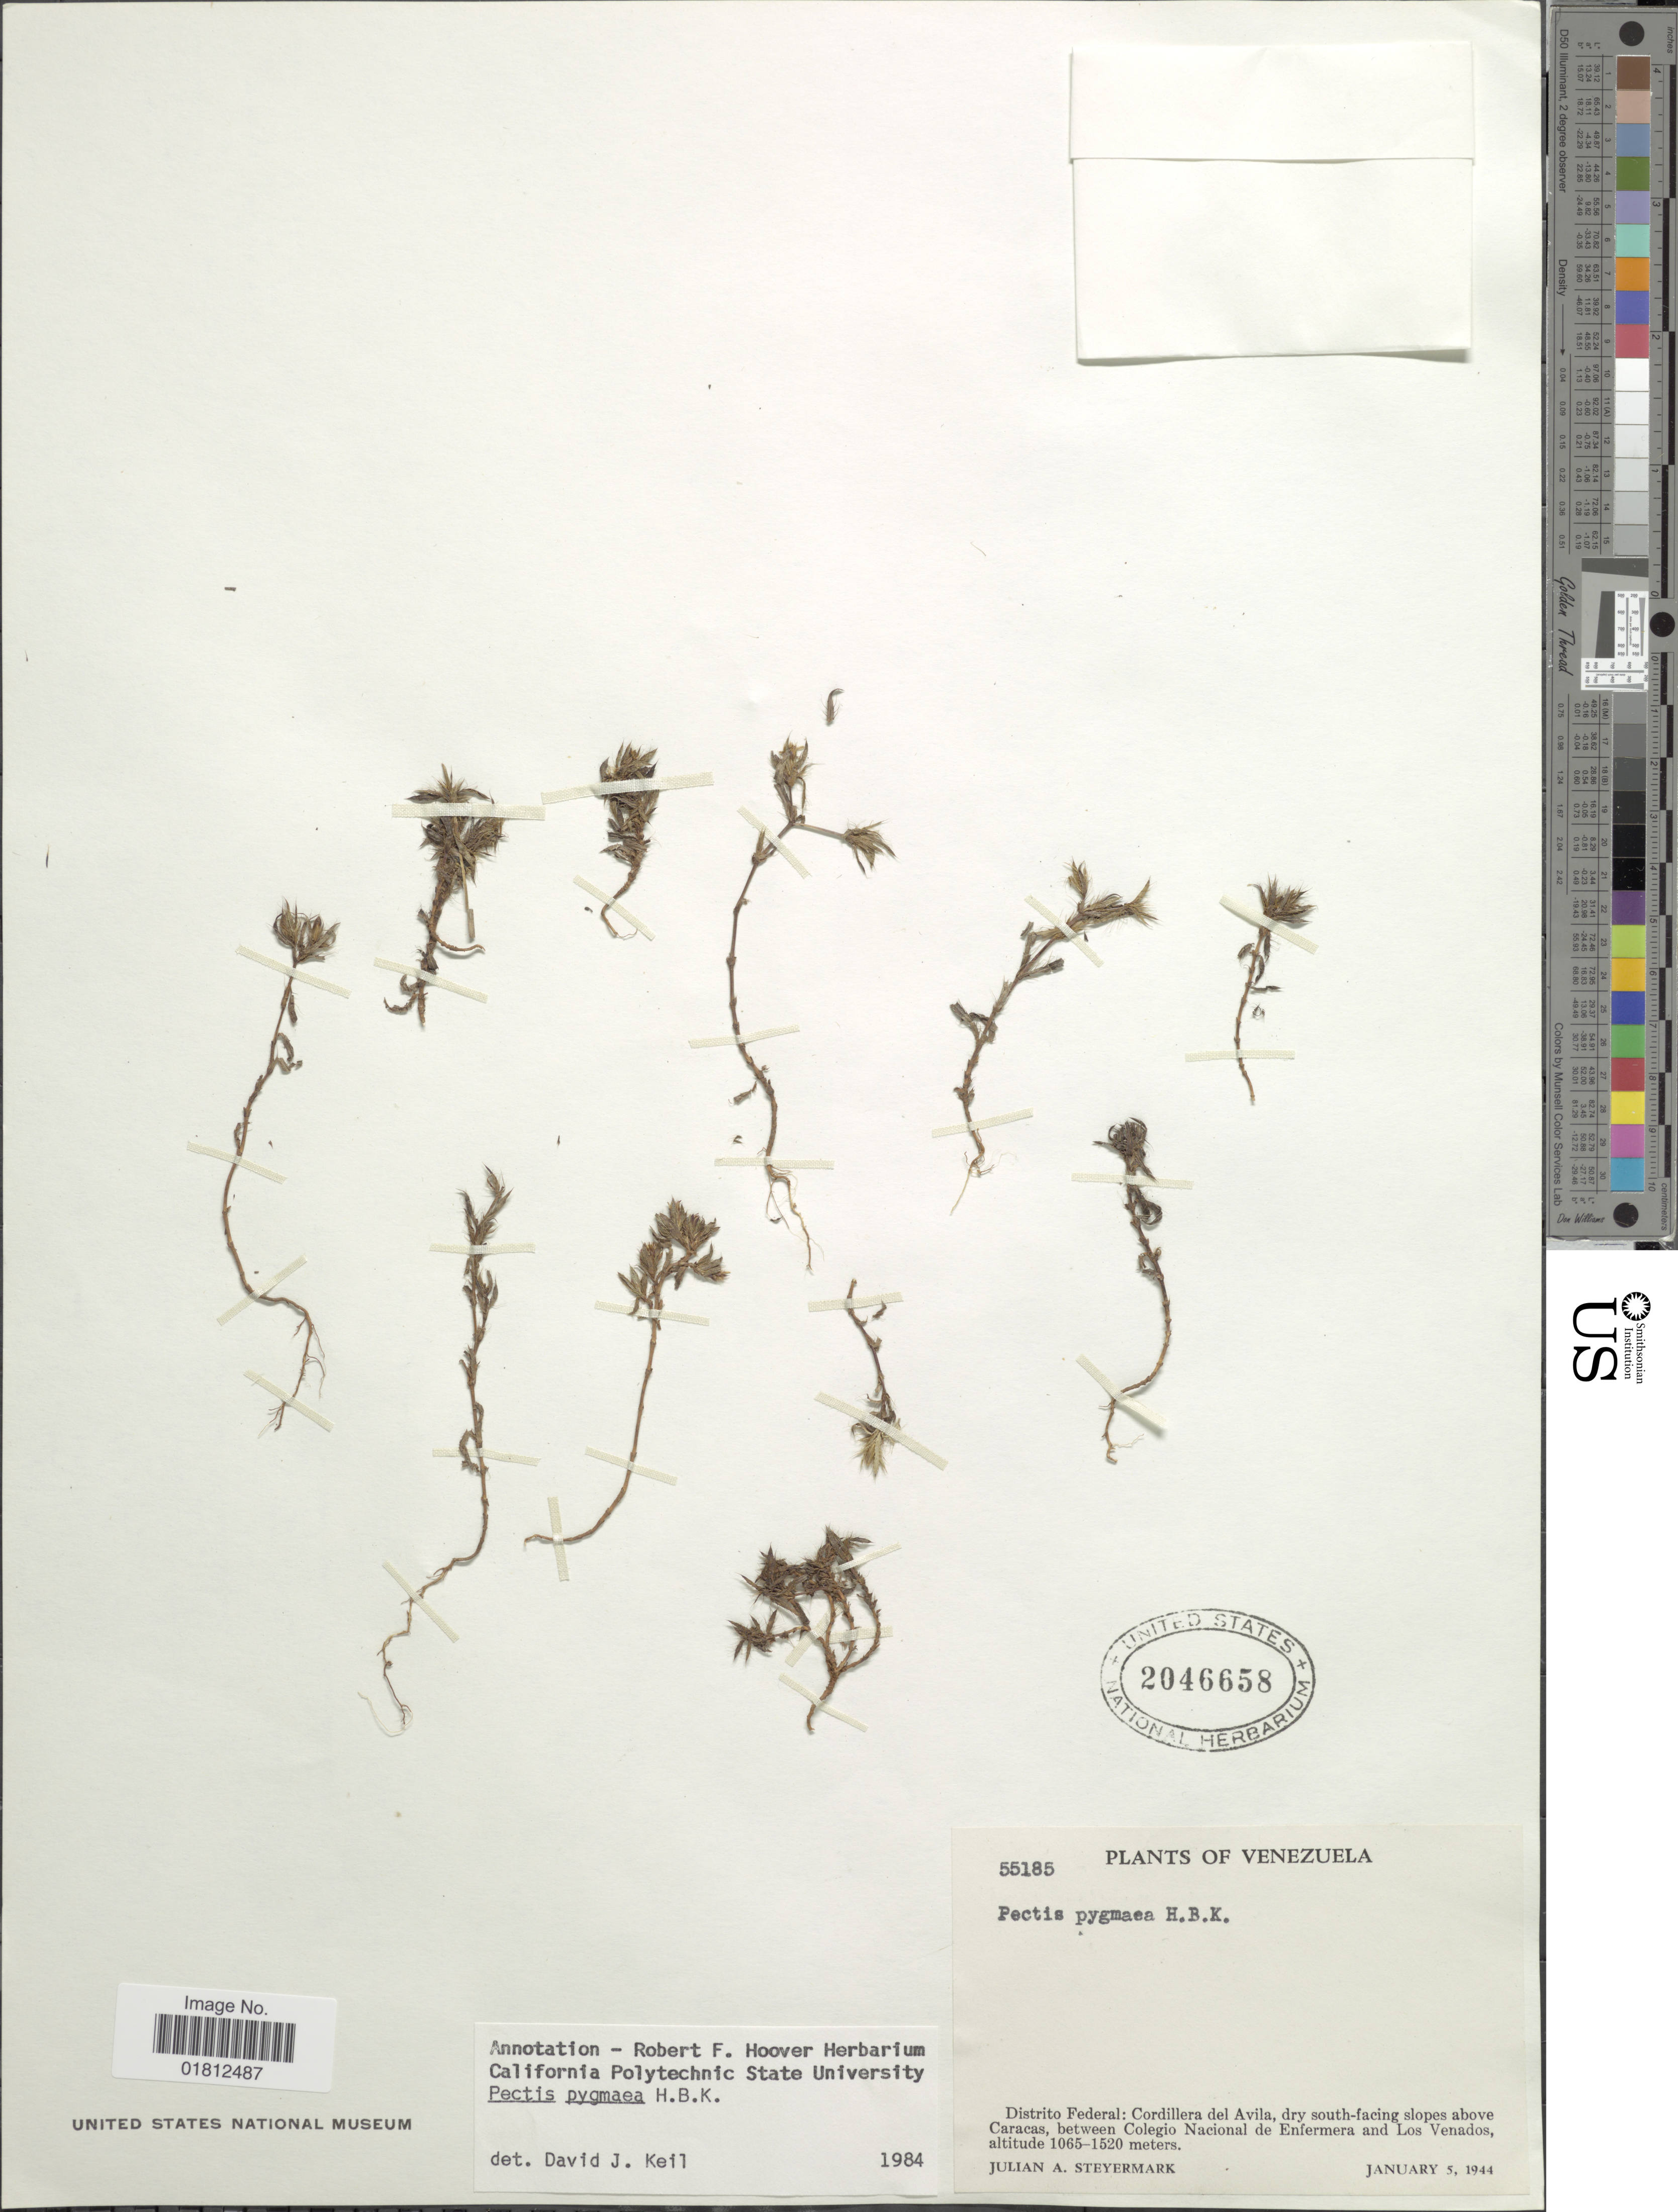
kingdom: Plantae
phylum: Tracheophyta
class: Magnoliopsida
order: Asterales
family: Asteraceae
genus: Pectis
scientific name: Pectis pygmaea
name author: Kunth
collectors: J. Steyermark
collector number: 55185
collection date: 1944-01-05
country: Venezuela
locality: Distrito Federal: Cordillera del Avilla, dry south-facing slopes above Caracas, between Colegio Nacional de Enfermera and Los Venados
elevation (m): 1065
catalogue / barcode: US 2046658